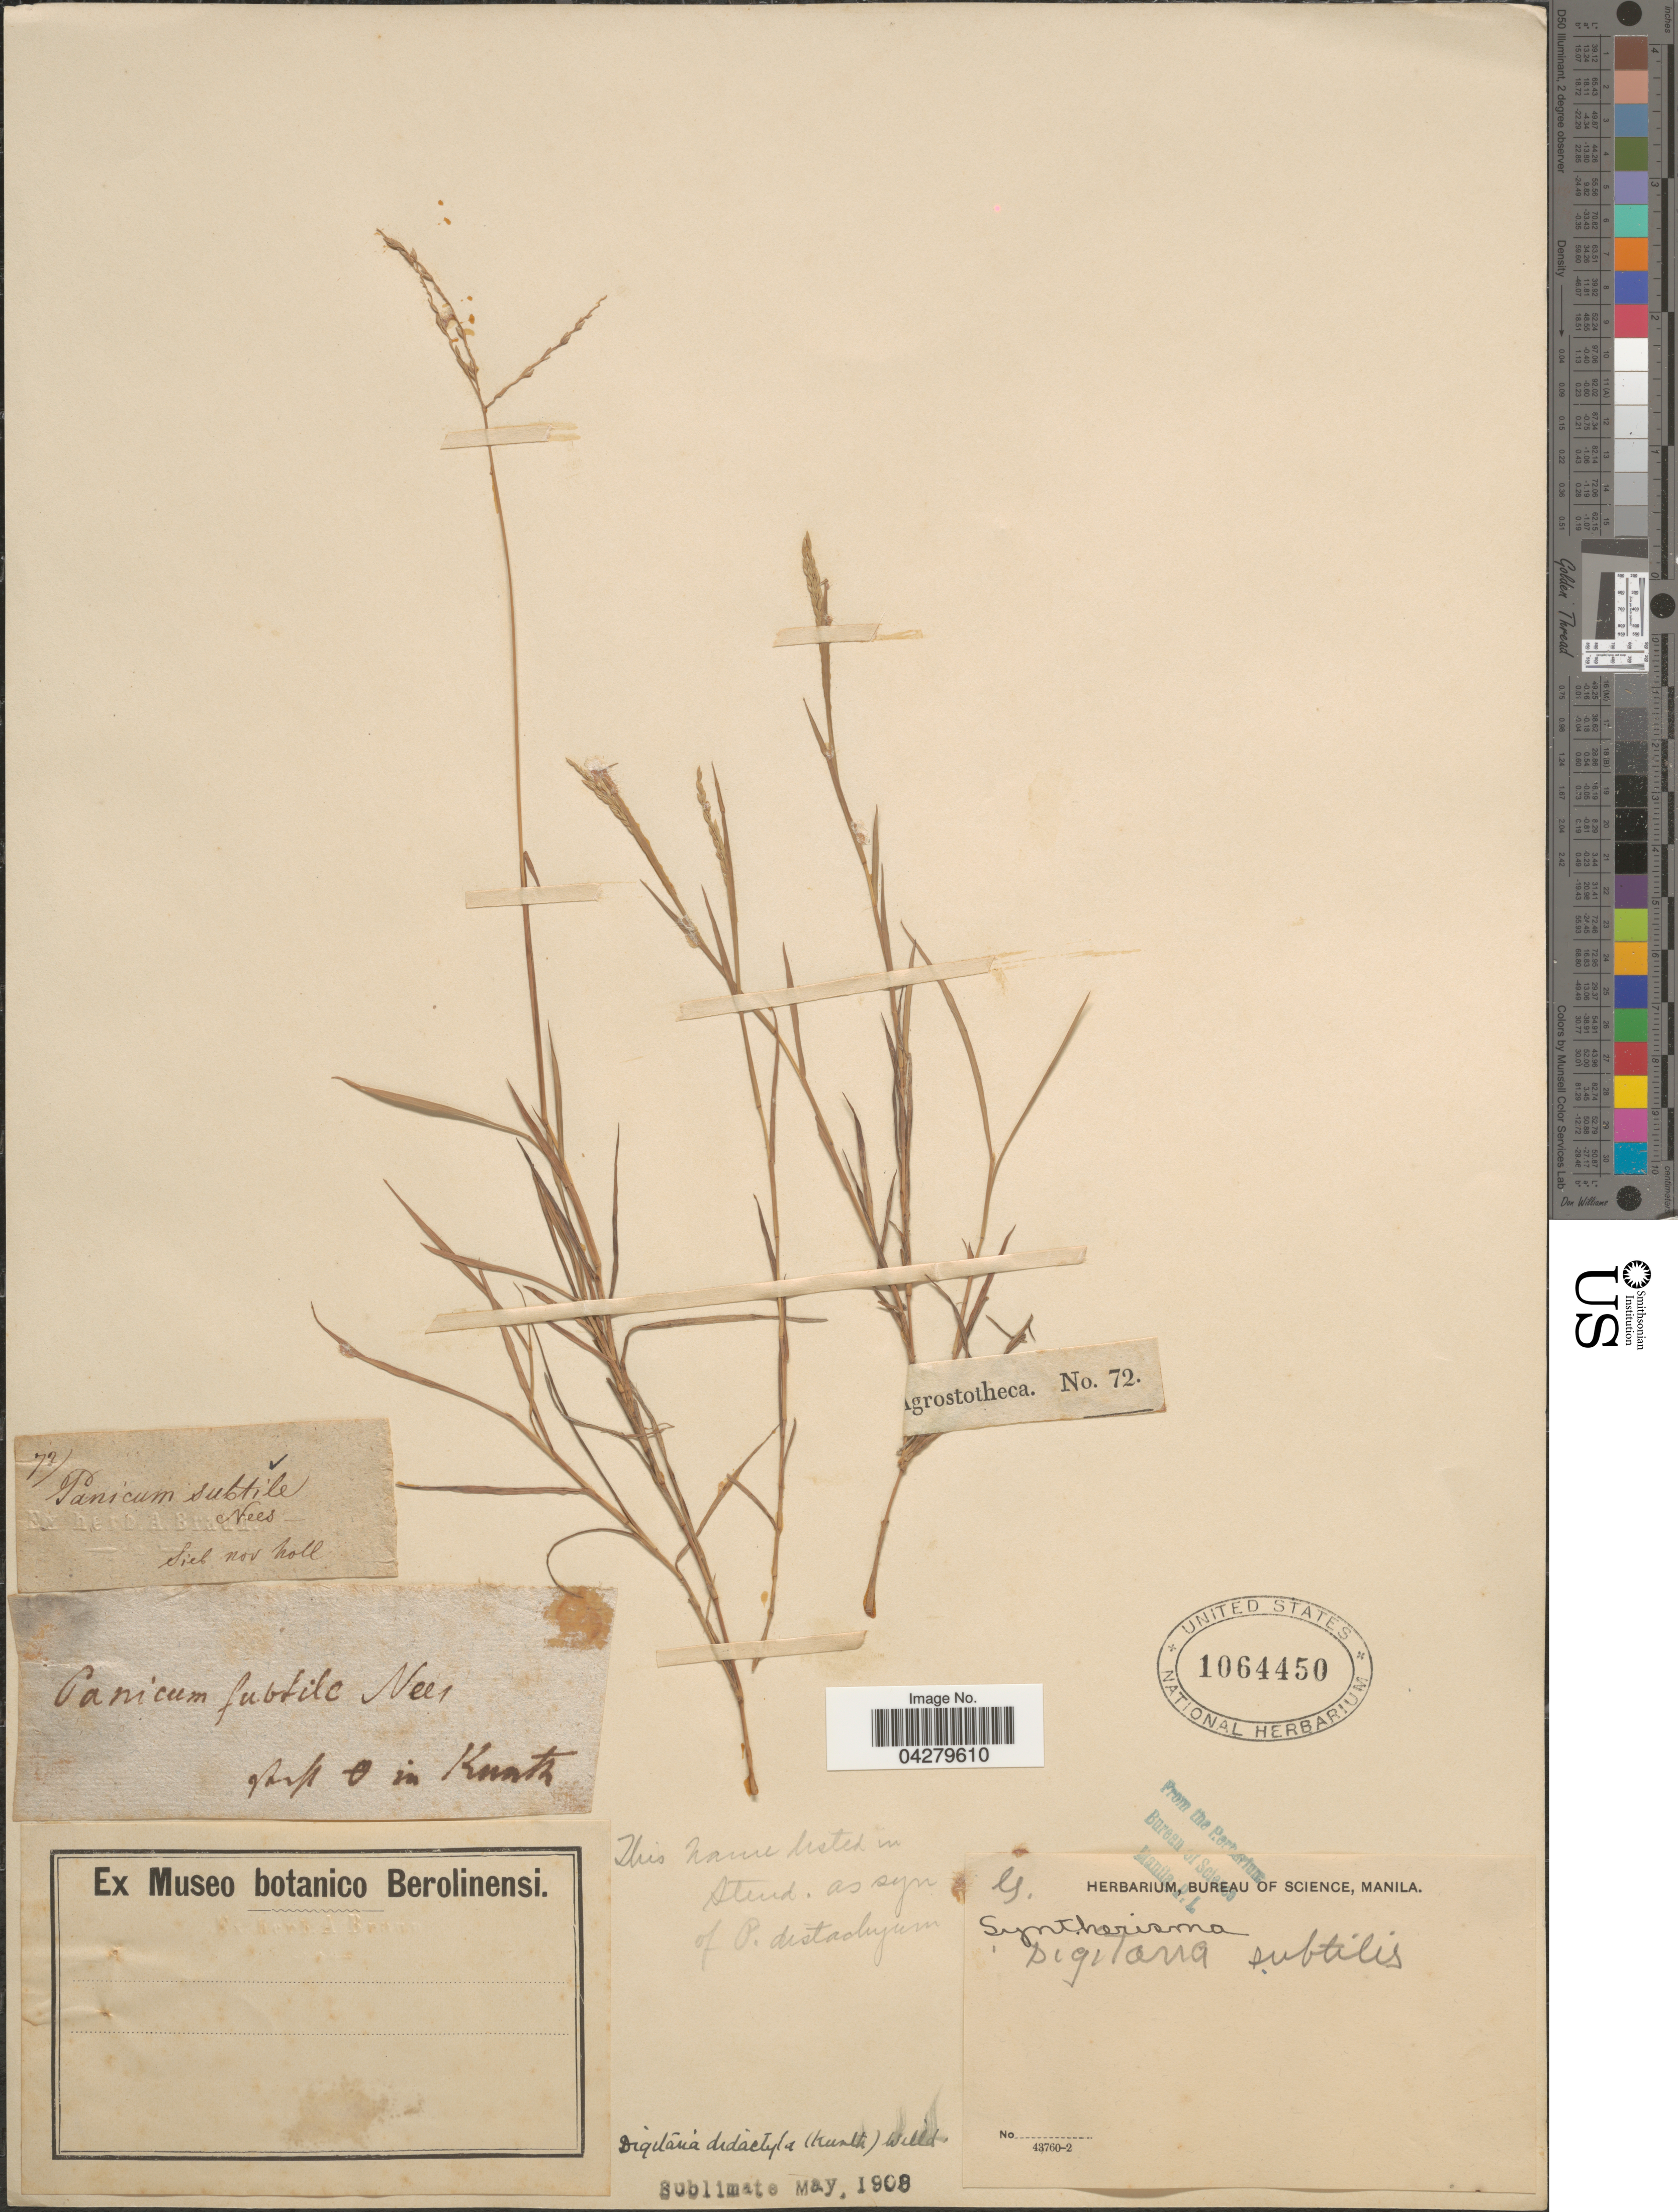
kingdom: Plantae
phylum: Tracheophyta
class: Liliopsida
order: Poales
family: Poaceae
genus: Digitaria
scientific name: Digitaria didactyla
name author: Willd.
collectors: Sieb.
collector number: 72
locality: Nov. Holl [unsure placement]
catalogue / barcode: US 1064450